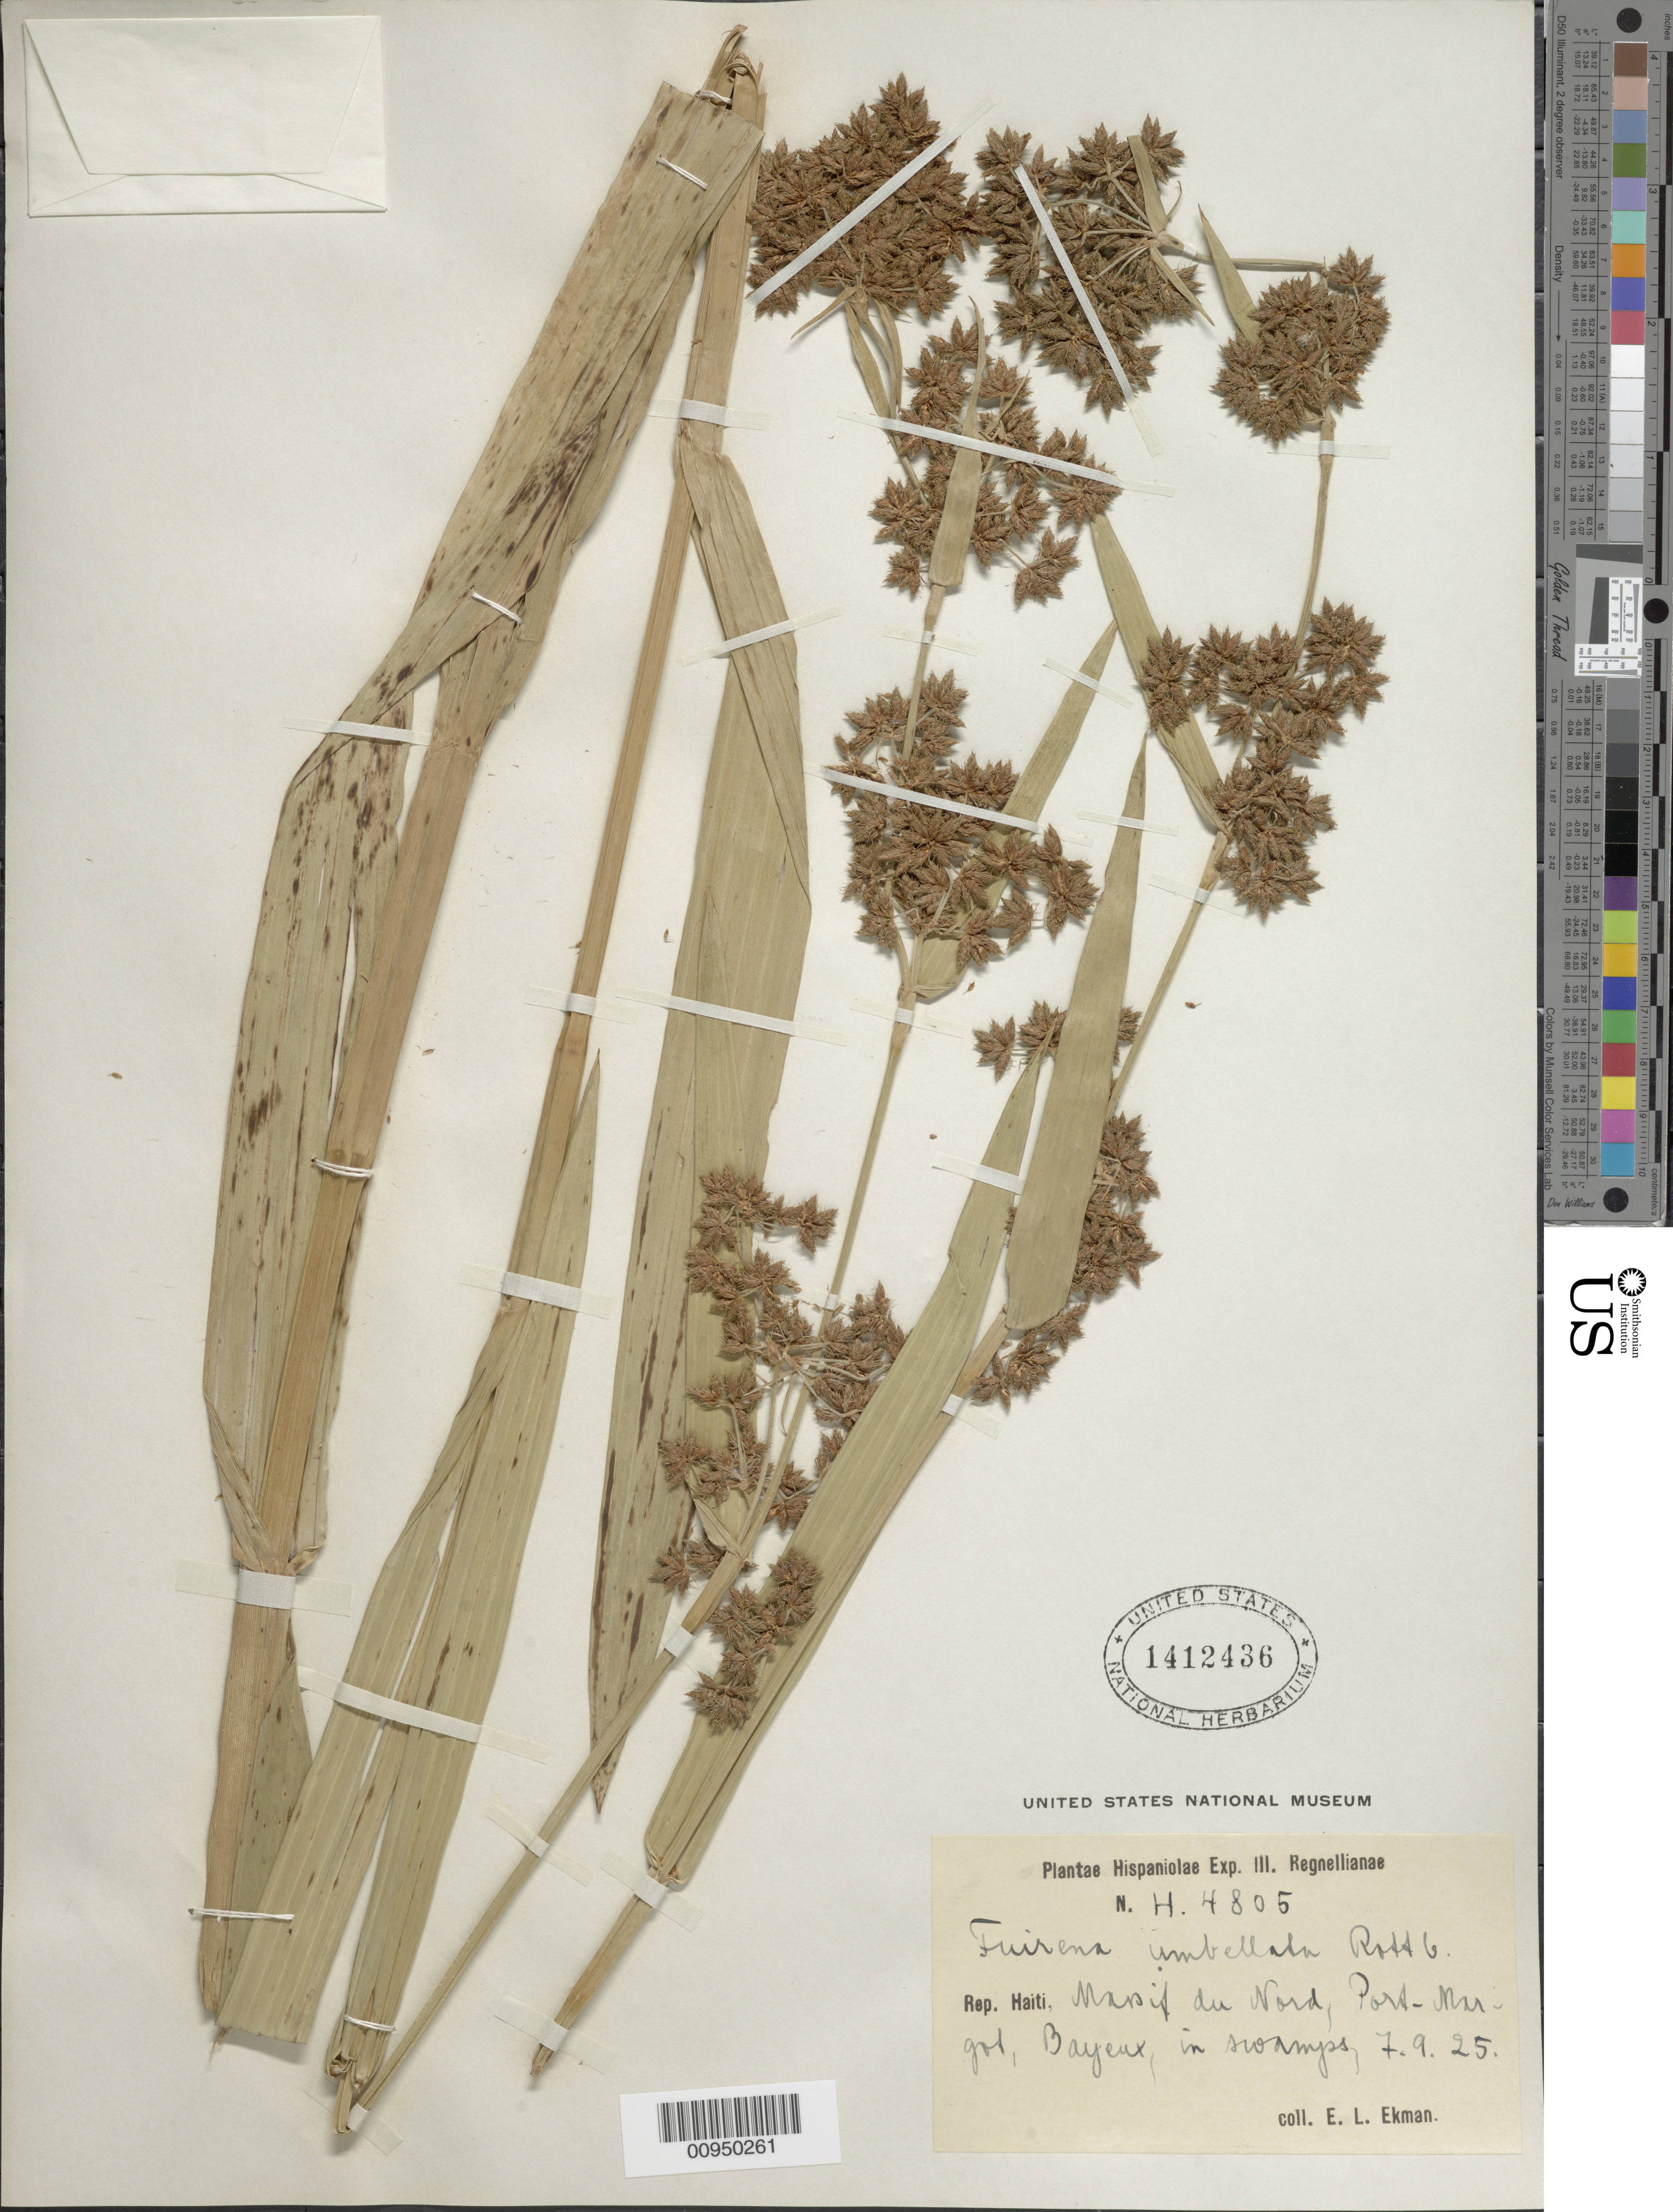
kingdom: Plantae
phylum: Tracheophyta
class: Liliopsida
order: Poales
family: Cyperaceae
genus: Fuirena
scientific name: Fuirena umbellata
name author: Rottb.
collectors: E. L. Ekman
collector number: H 4805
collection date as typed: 09 Jul 1925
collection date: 1925-07-09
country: Haiti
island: Hispaniola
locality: Massif du Nord, Port Marigot, Bayeux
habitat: In swamps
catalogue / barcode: US 1412436